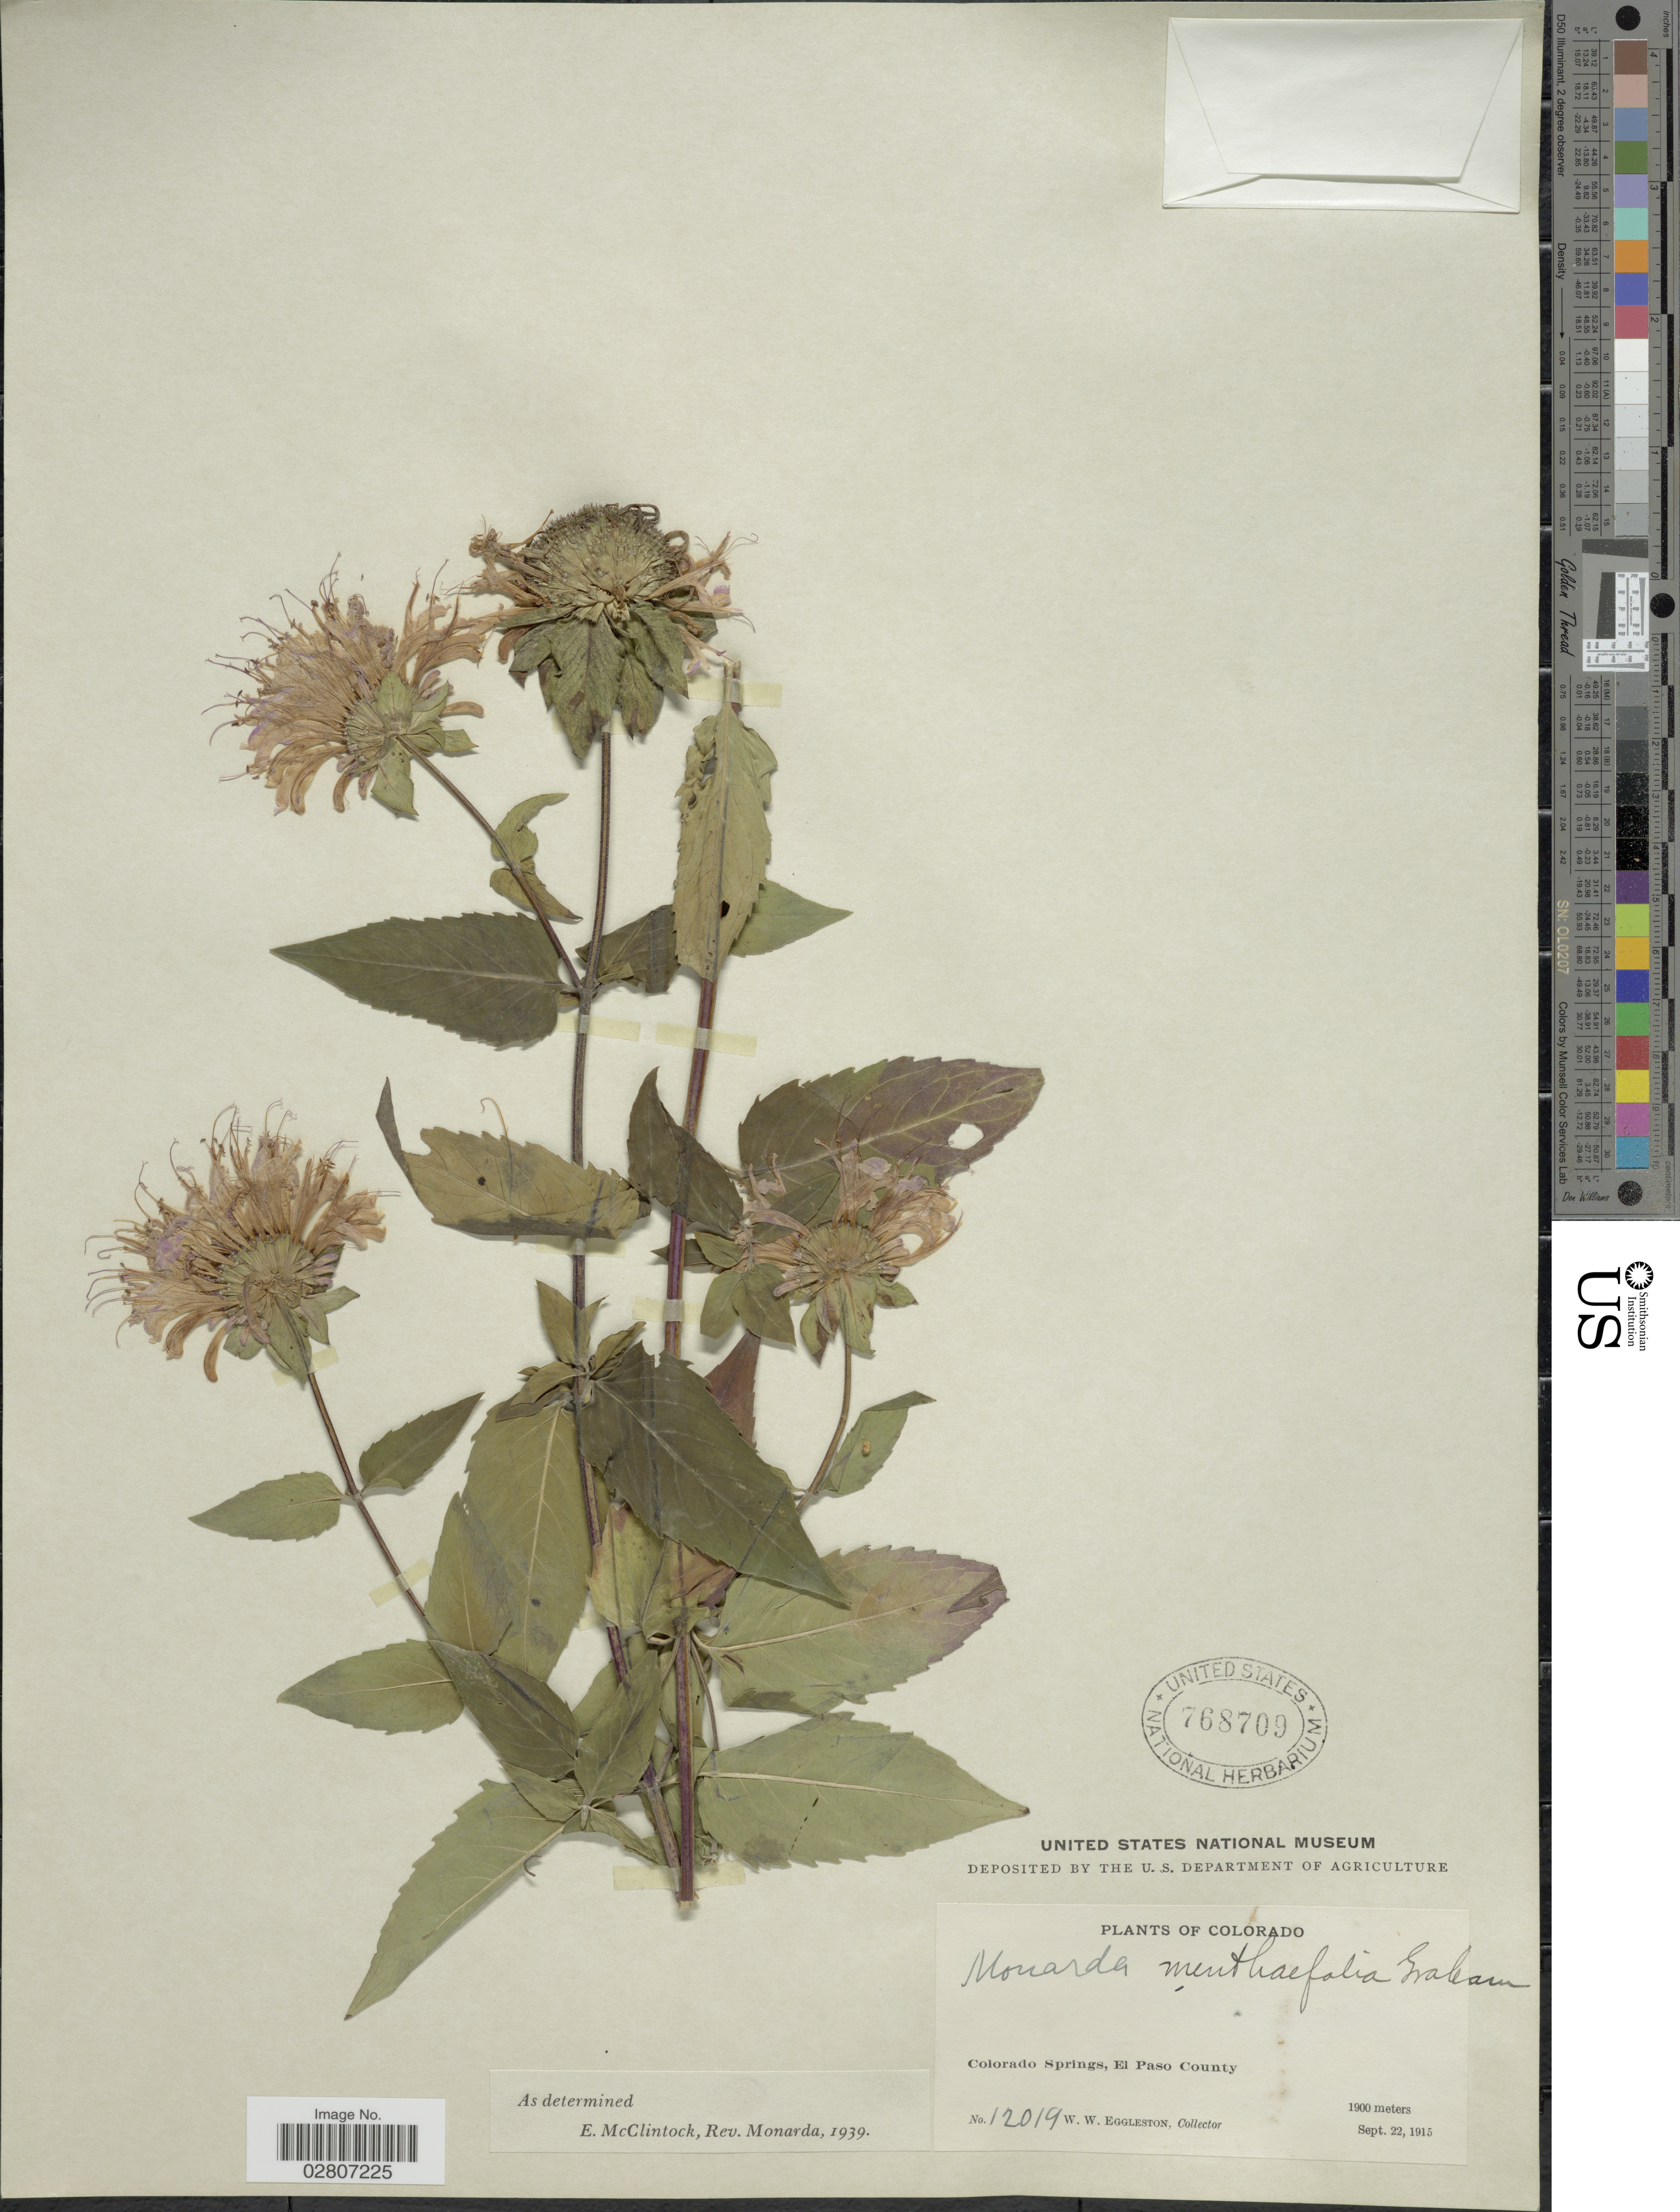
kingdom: Plantae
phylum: Tracheophyta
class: Magnoliopsida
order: Lamiales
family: Lamiaceae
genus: Monarda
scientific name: Monarda fistulosa var. menthifolia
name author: (Graham) Fernald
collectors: W. W. Eggleston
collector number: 12019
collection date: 1915-09-22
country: United States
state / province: Colorado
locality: Colorado Springs, El Paso County.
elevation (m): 1900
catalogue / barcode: US 768709